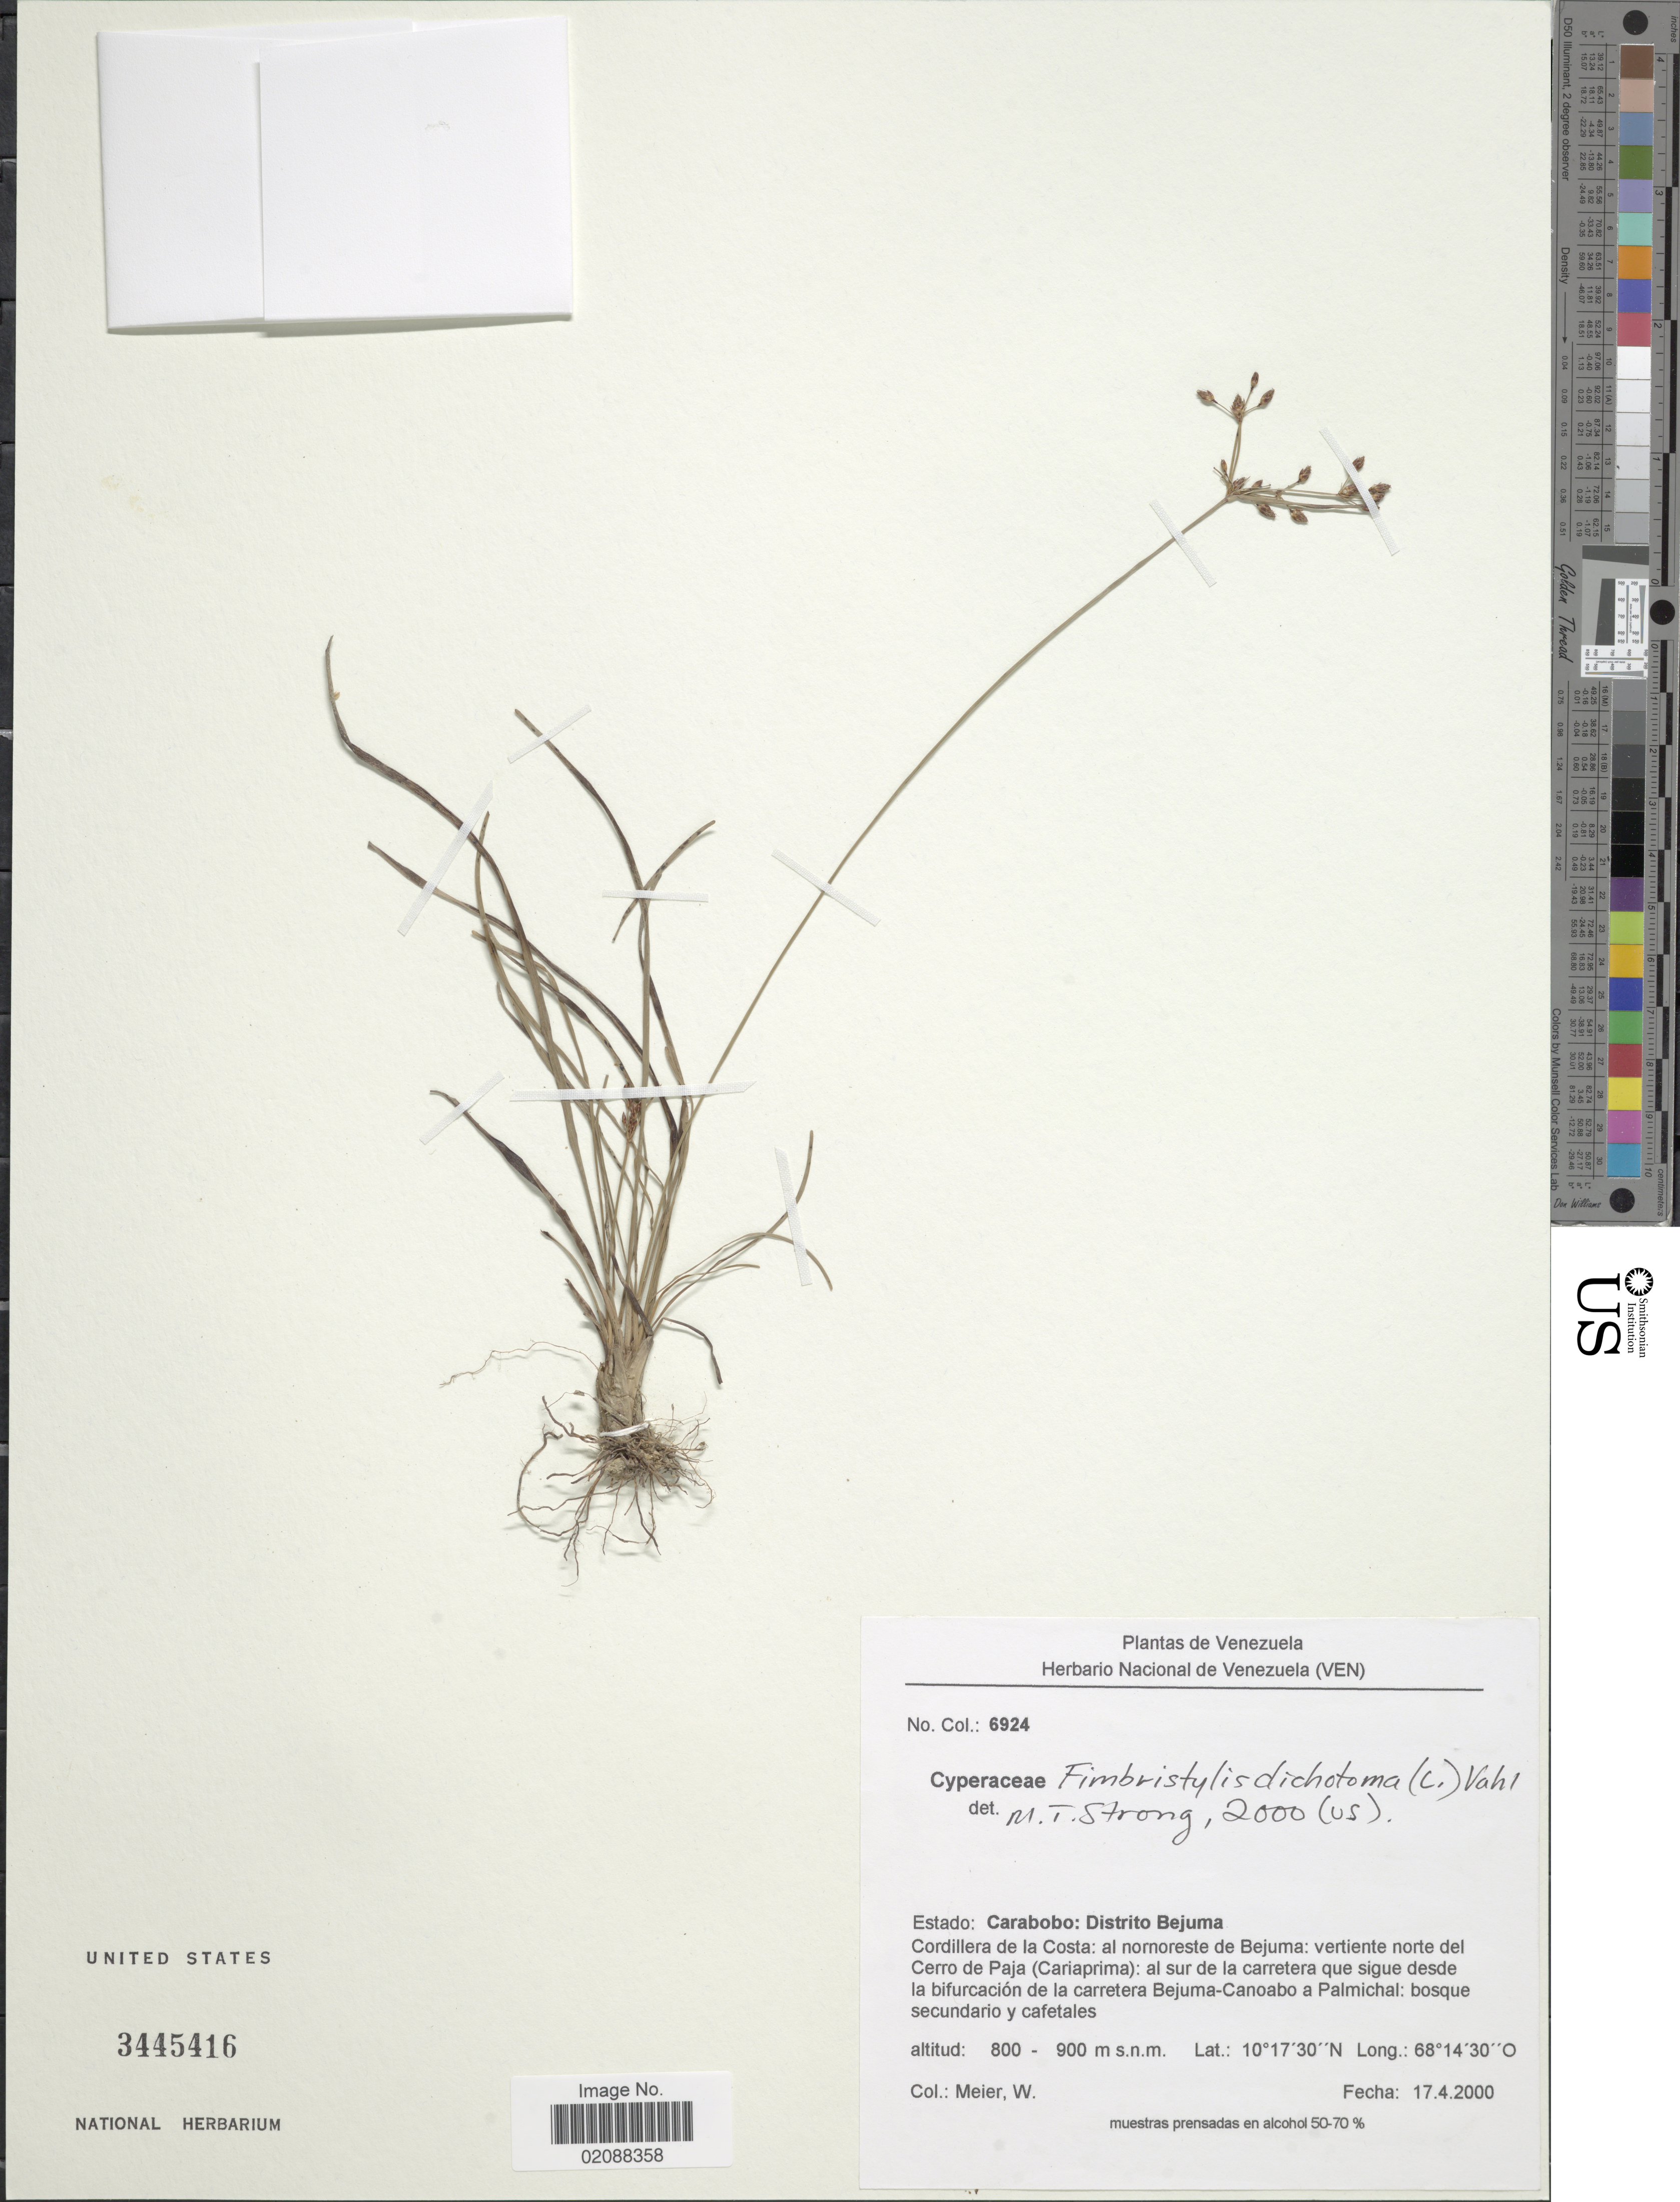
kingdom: Plantae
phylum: Tracheophyta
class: Liliopsida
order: Poales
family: Cyperaceae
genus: Fimbristylis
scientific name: Fimbristylis dichotoma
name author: (L.) Vahl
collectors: W. Meier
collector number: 6924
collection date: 2000-04-17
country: Venezuela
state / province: Carabobo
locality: Distrito Bejuma, Cordillera de la Costa, al nornoreste de Bejuma, vertiente norte del Cerro de Paja (Cariaaprima), al sur de la carretera que sigue desde la bifurcacion de la carretera Bejuma-Canoabo a Palmichal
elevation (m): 800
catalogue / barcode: US 3445416